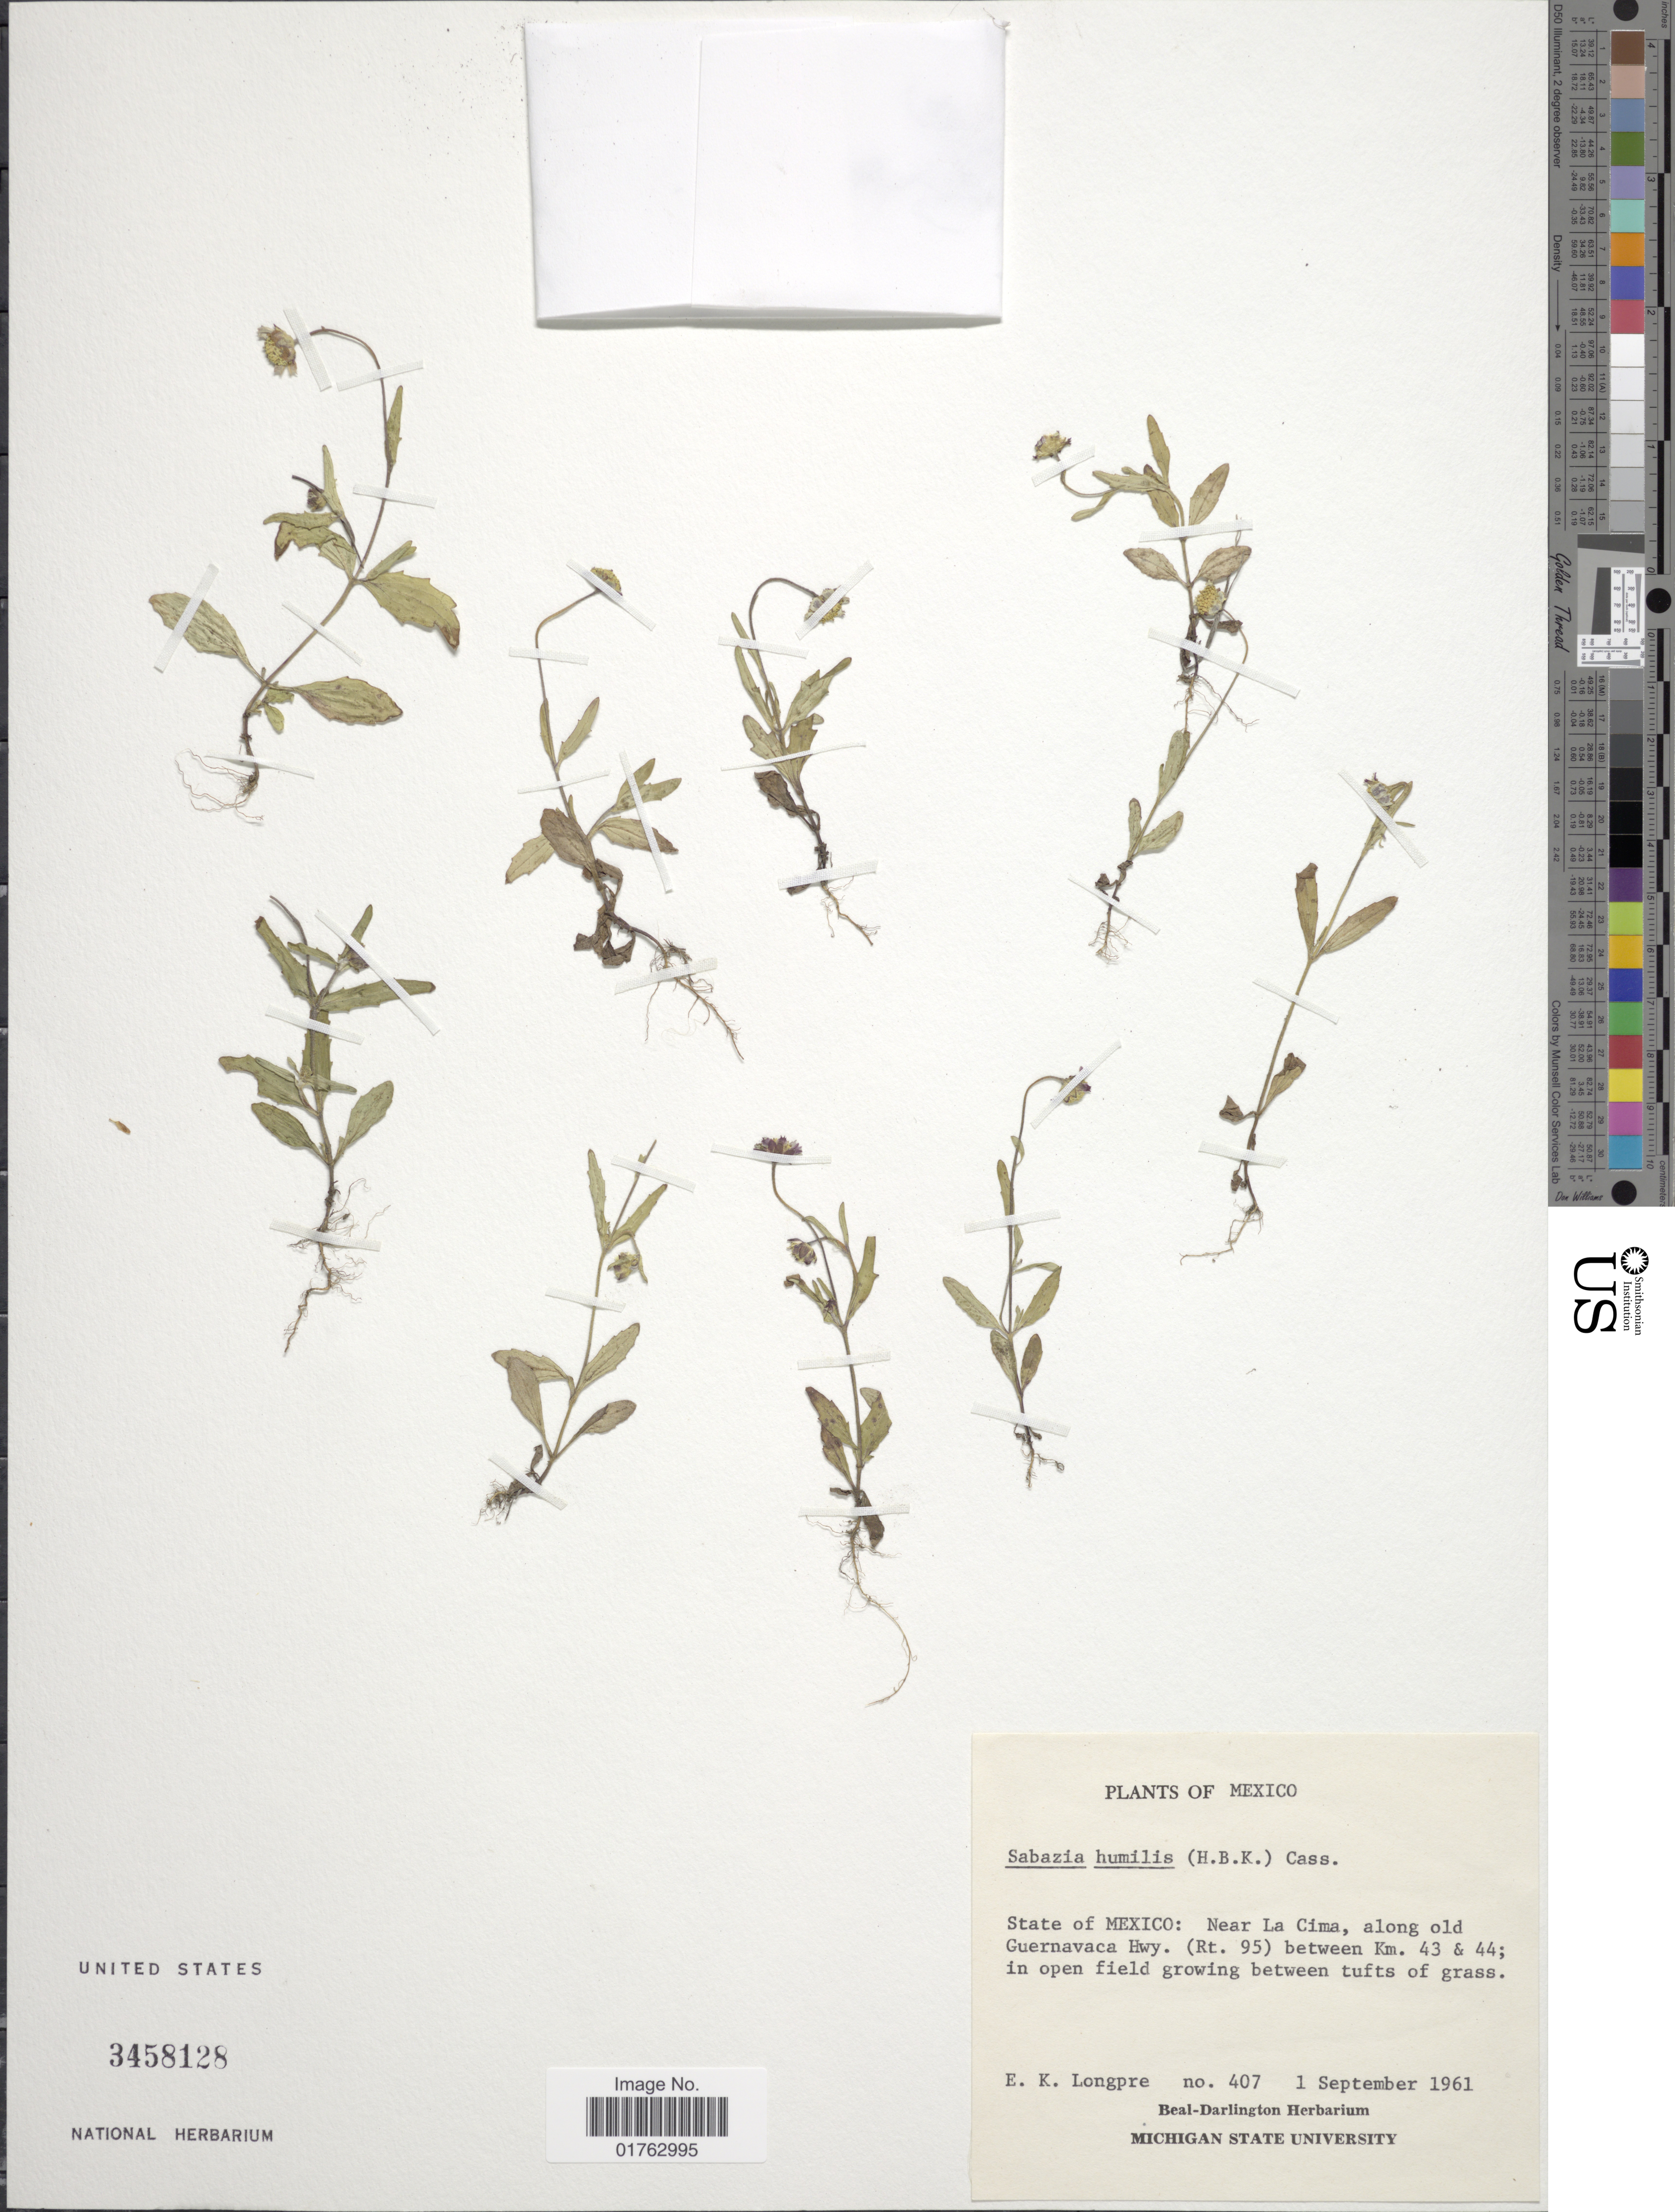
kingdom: Plantae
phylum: Tracheophyta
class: Magnoliopsida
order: Asterales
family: Asteraceae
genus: Sabazia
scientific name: Sabazia humilis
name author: (Kunth) Cass.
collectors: E. Longpre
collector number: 407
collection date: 1961-09-01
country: Mexico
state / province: México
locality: Near La Cima, along old Guernavaca Hwy. (Rt. 95) between Km. 43 & 44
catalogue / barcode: US 3458128